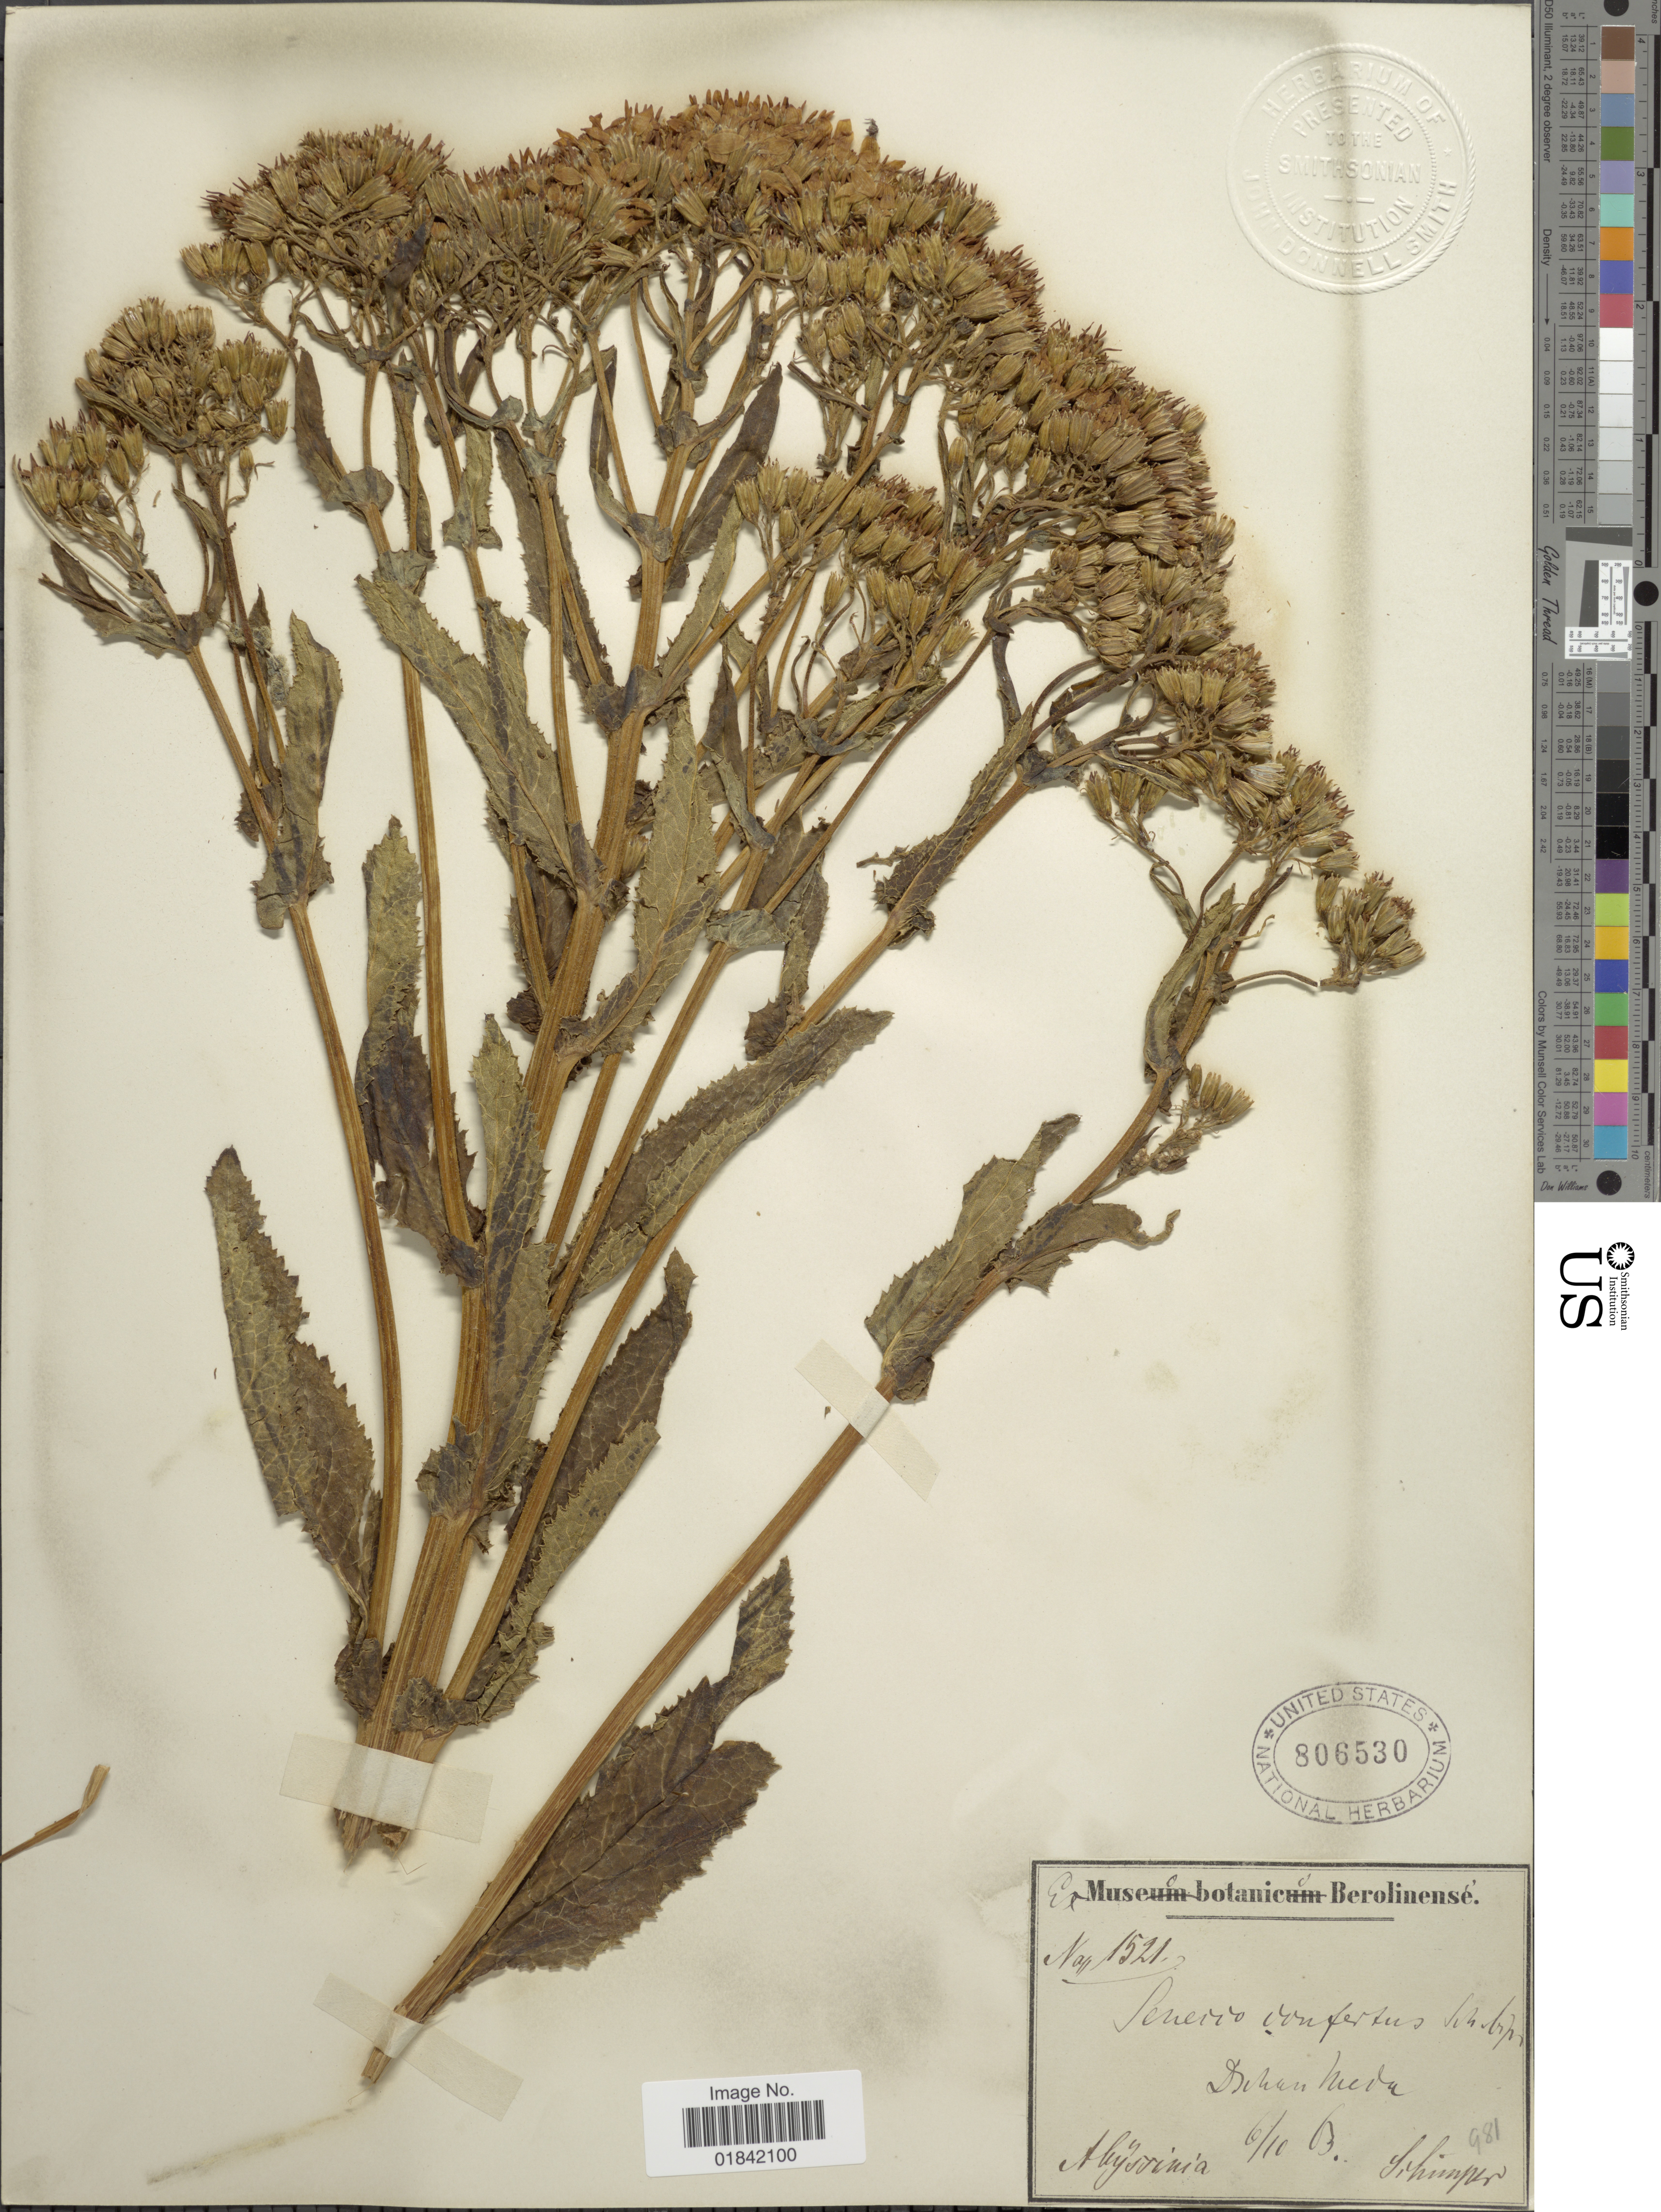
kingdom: Plantae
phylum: Tracheophyta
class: Magnoliopsida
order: Asterales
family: Asteraceae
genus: Senecio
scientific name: Senecio confertus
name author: Nelson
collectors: -. Schimper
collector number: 1521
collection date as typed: Transcribed d/m/y: 6/10/63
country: Eritrea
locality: Abyssinia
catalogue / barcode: US 506530